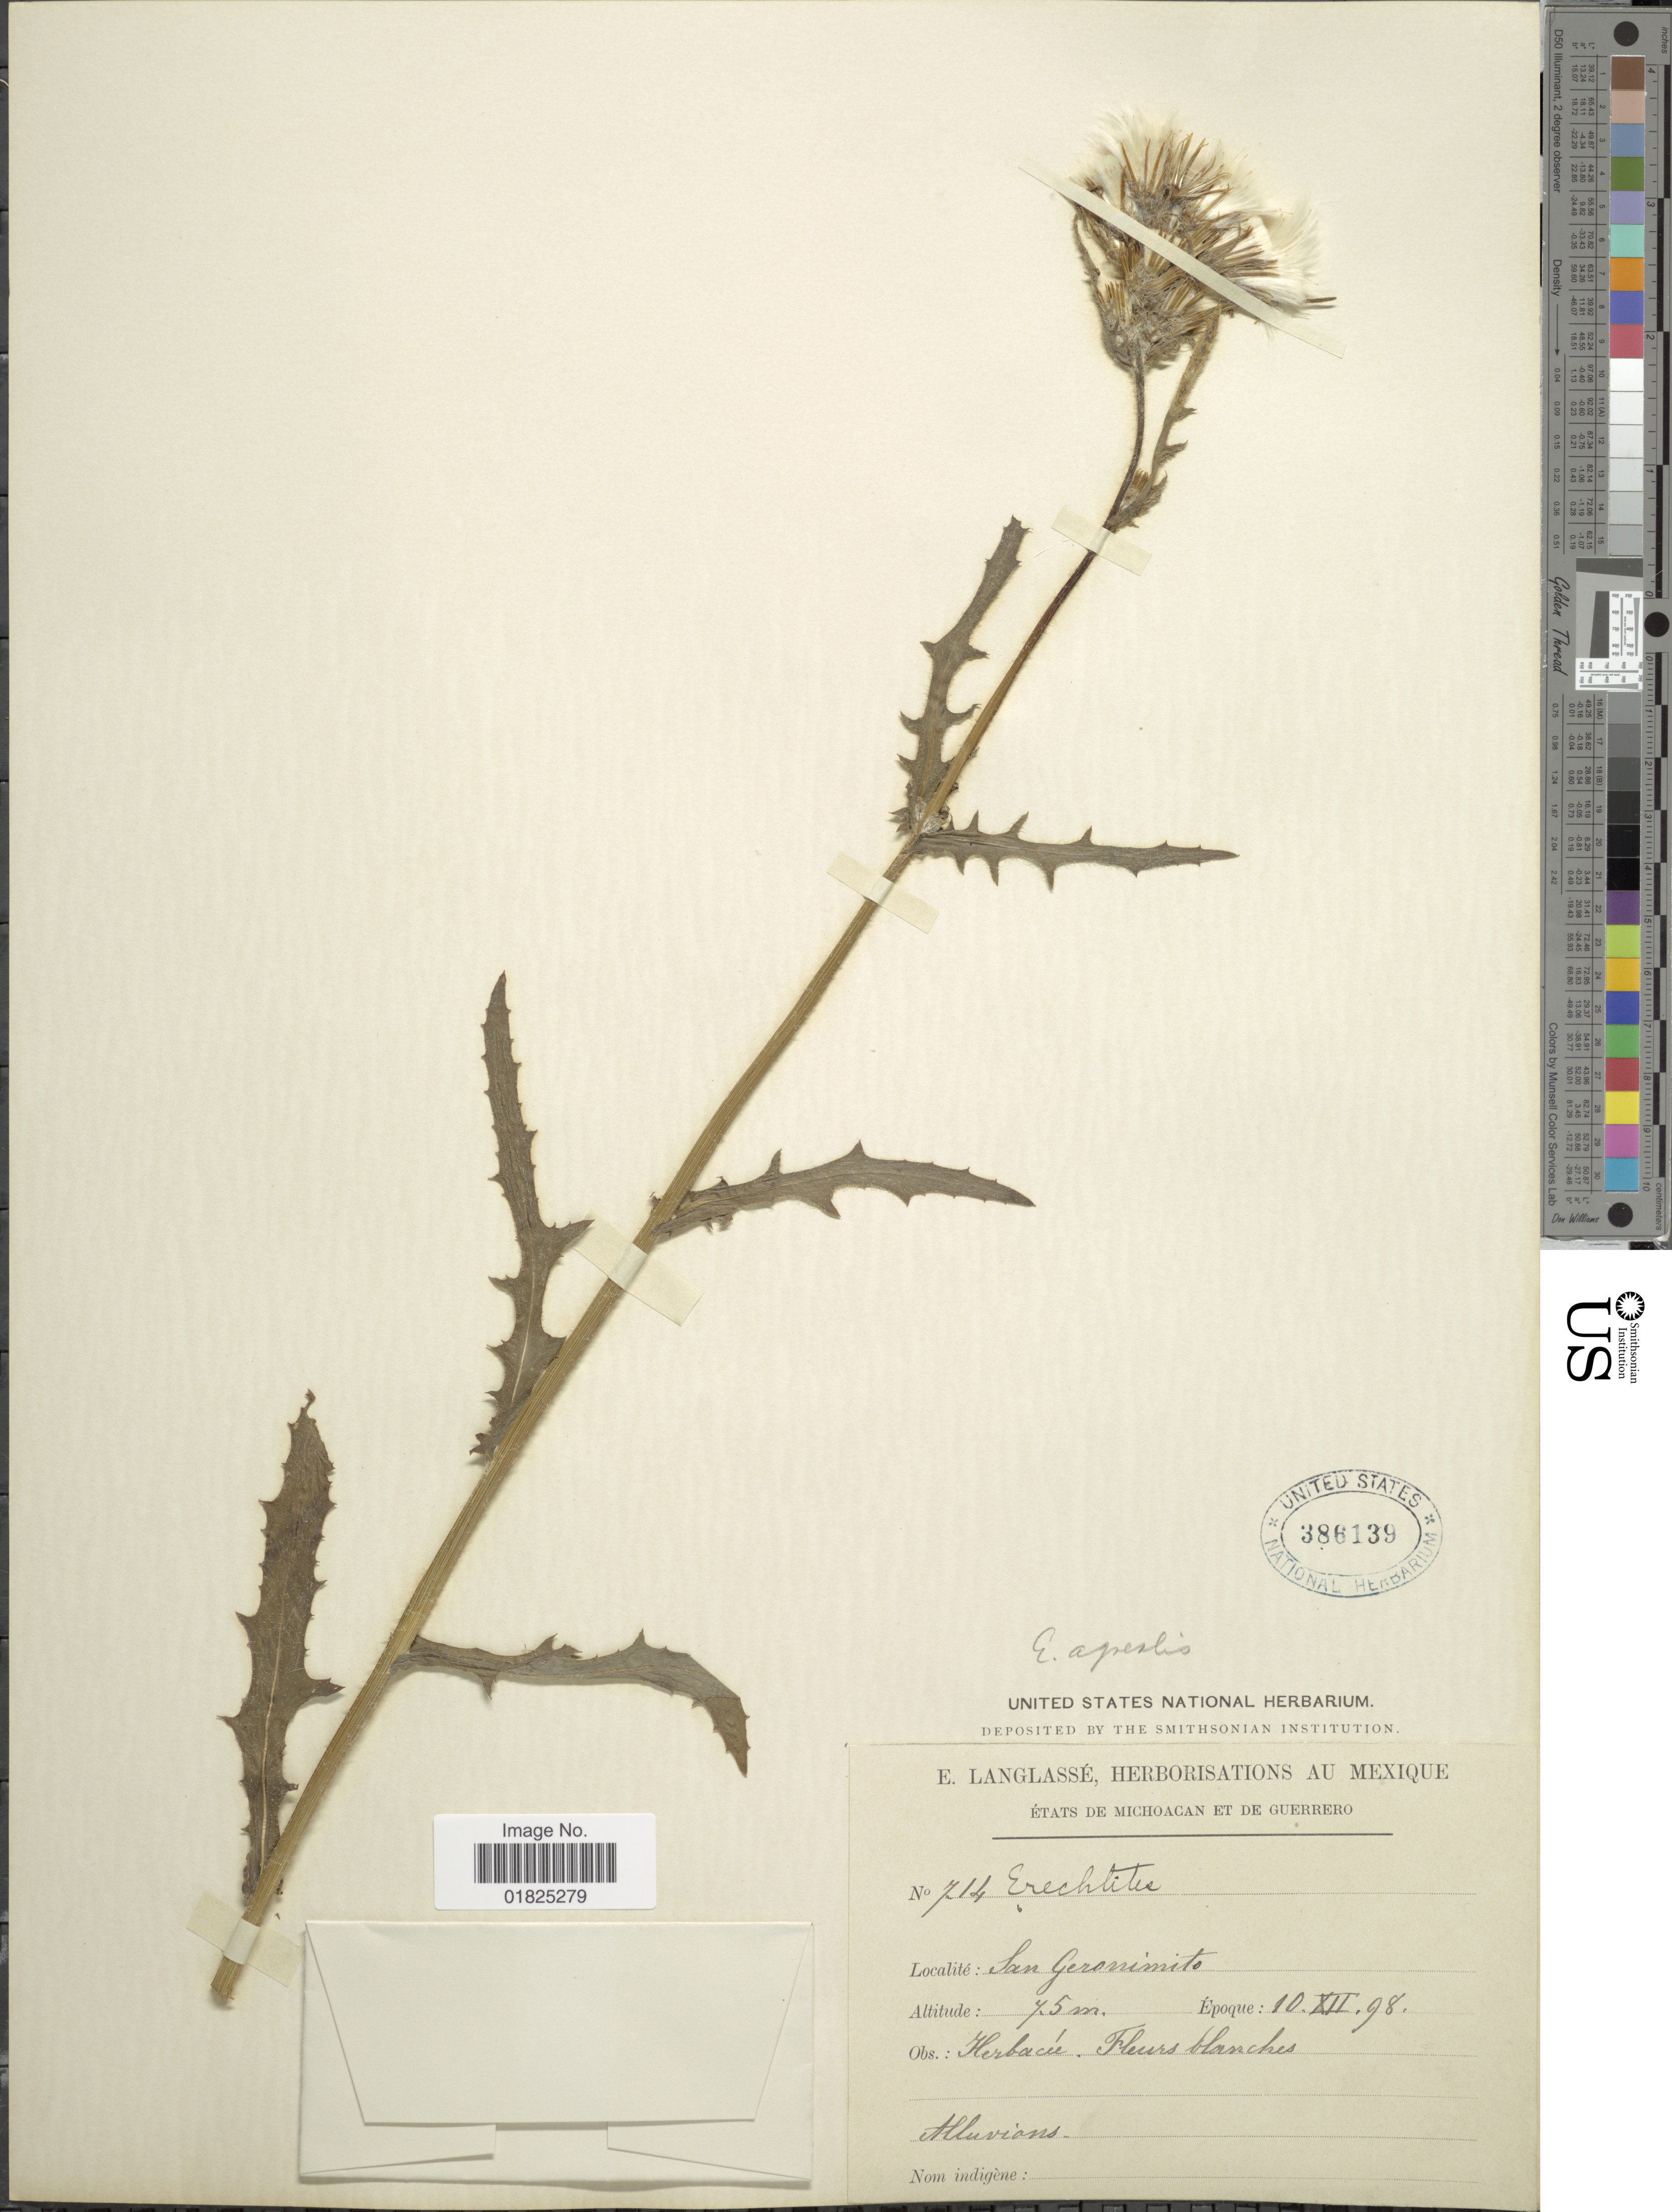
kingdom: Plantae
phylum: Tracheophyta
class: Magnoliopsida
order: Asterales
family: Asteraceae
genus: Erechtites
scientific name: Erechtites hieraciifolius var. cacaliodes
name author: (Fisch. ex Spreng.) Less. ex Griseb.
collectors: E. Langlassé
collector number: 714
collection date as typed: Transcribed d/m/y: 10/12/98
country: Mexico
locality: San Jeronimito, Etats de Michoacan et de Guerrero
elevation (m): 75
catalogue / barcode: US 386139